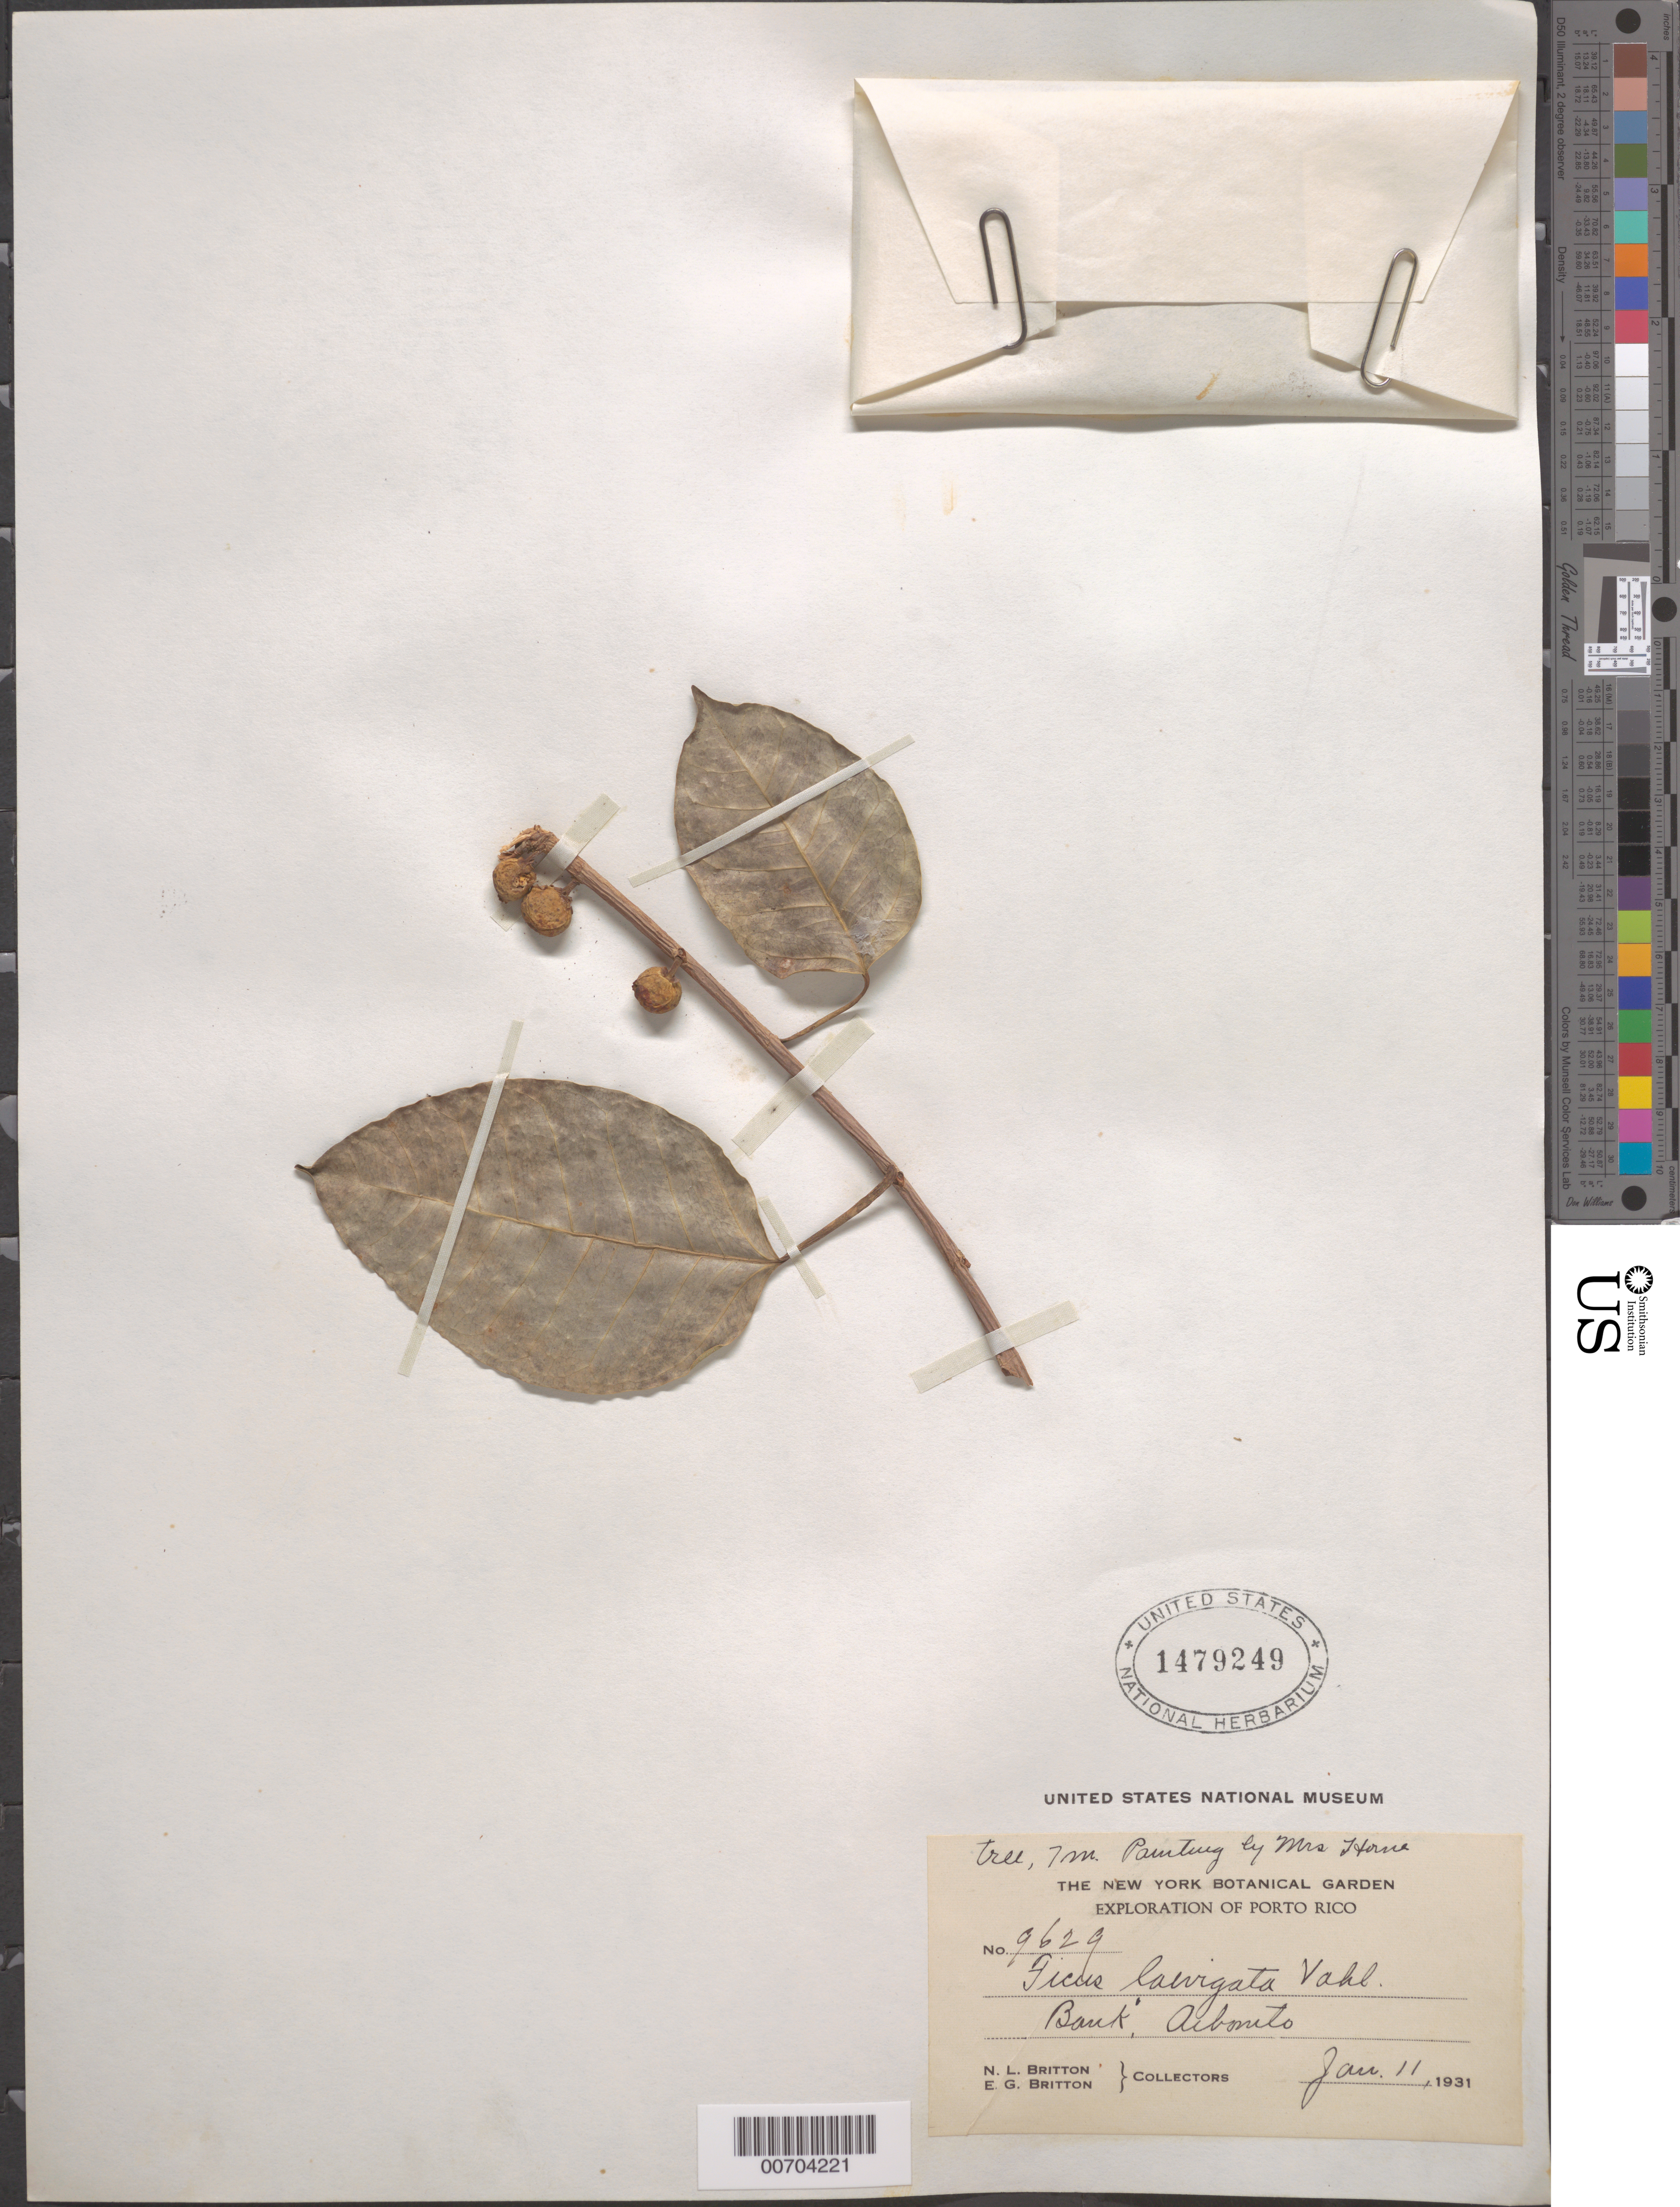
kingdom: Plantae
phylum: Tracheophyta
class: Magnoliopsida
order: Rosales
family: Moraceae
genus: Ficus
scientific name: Ficus laevigata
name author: Vahl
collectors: N. Britton & E. G. Britton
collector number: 9629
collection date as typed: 11 Jan 1931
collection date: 1931-01-11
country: Puerto Rico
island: Greater Antilles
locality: Aibonito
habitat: Bank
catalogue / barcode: US 1479249